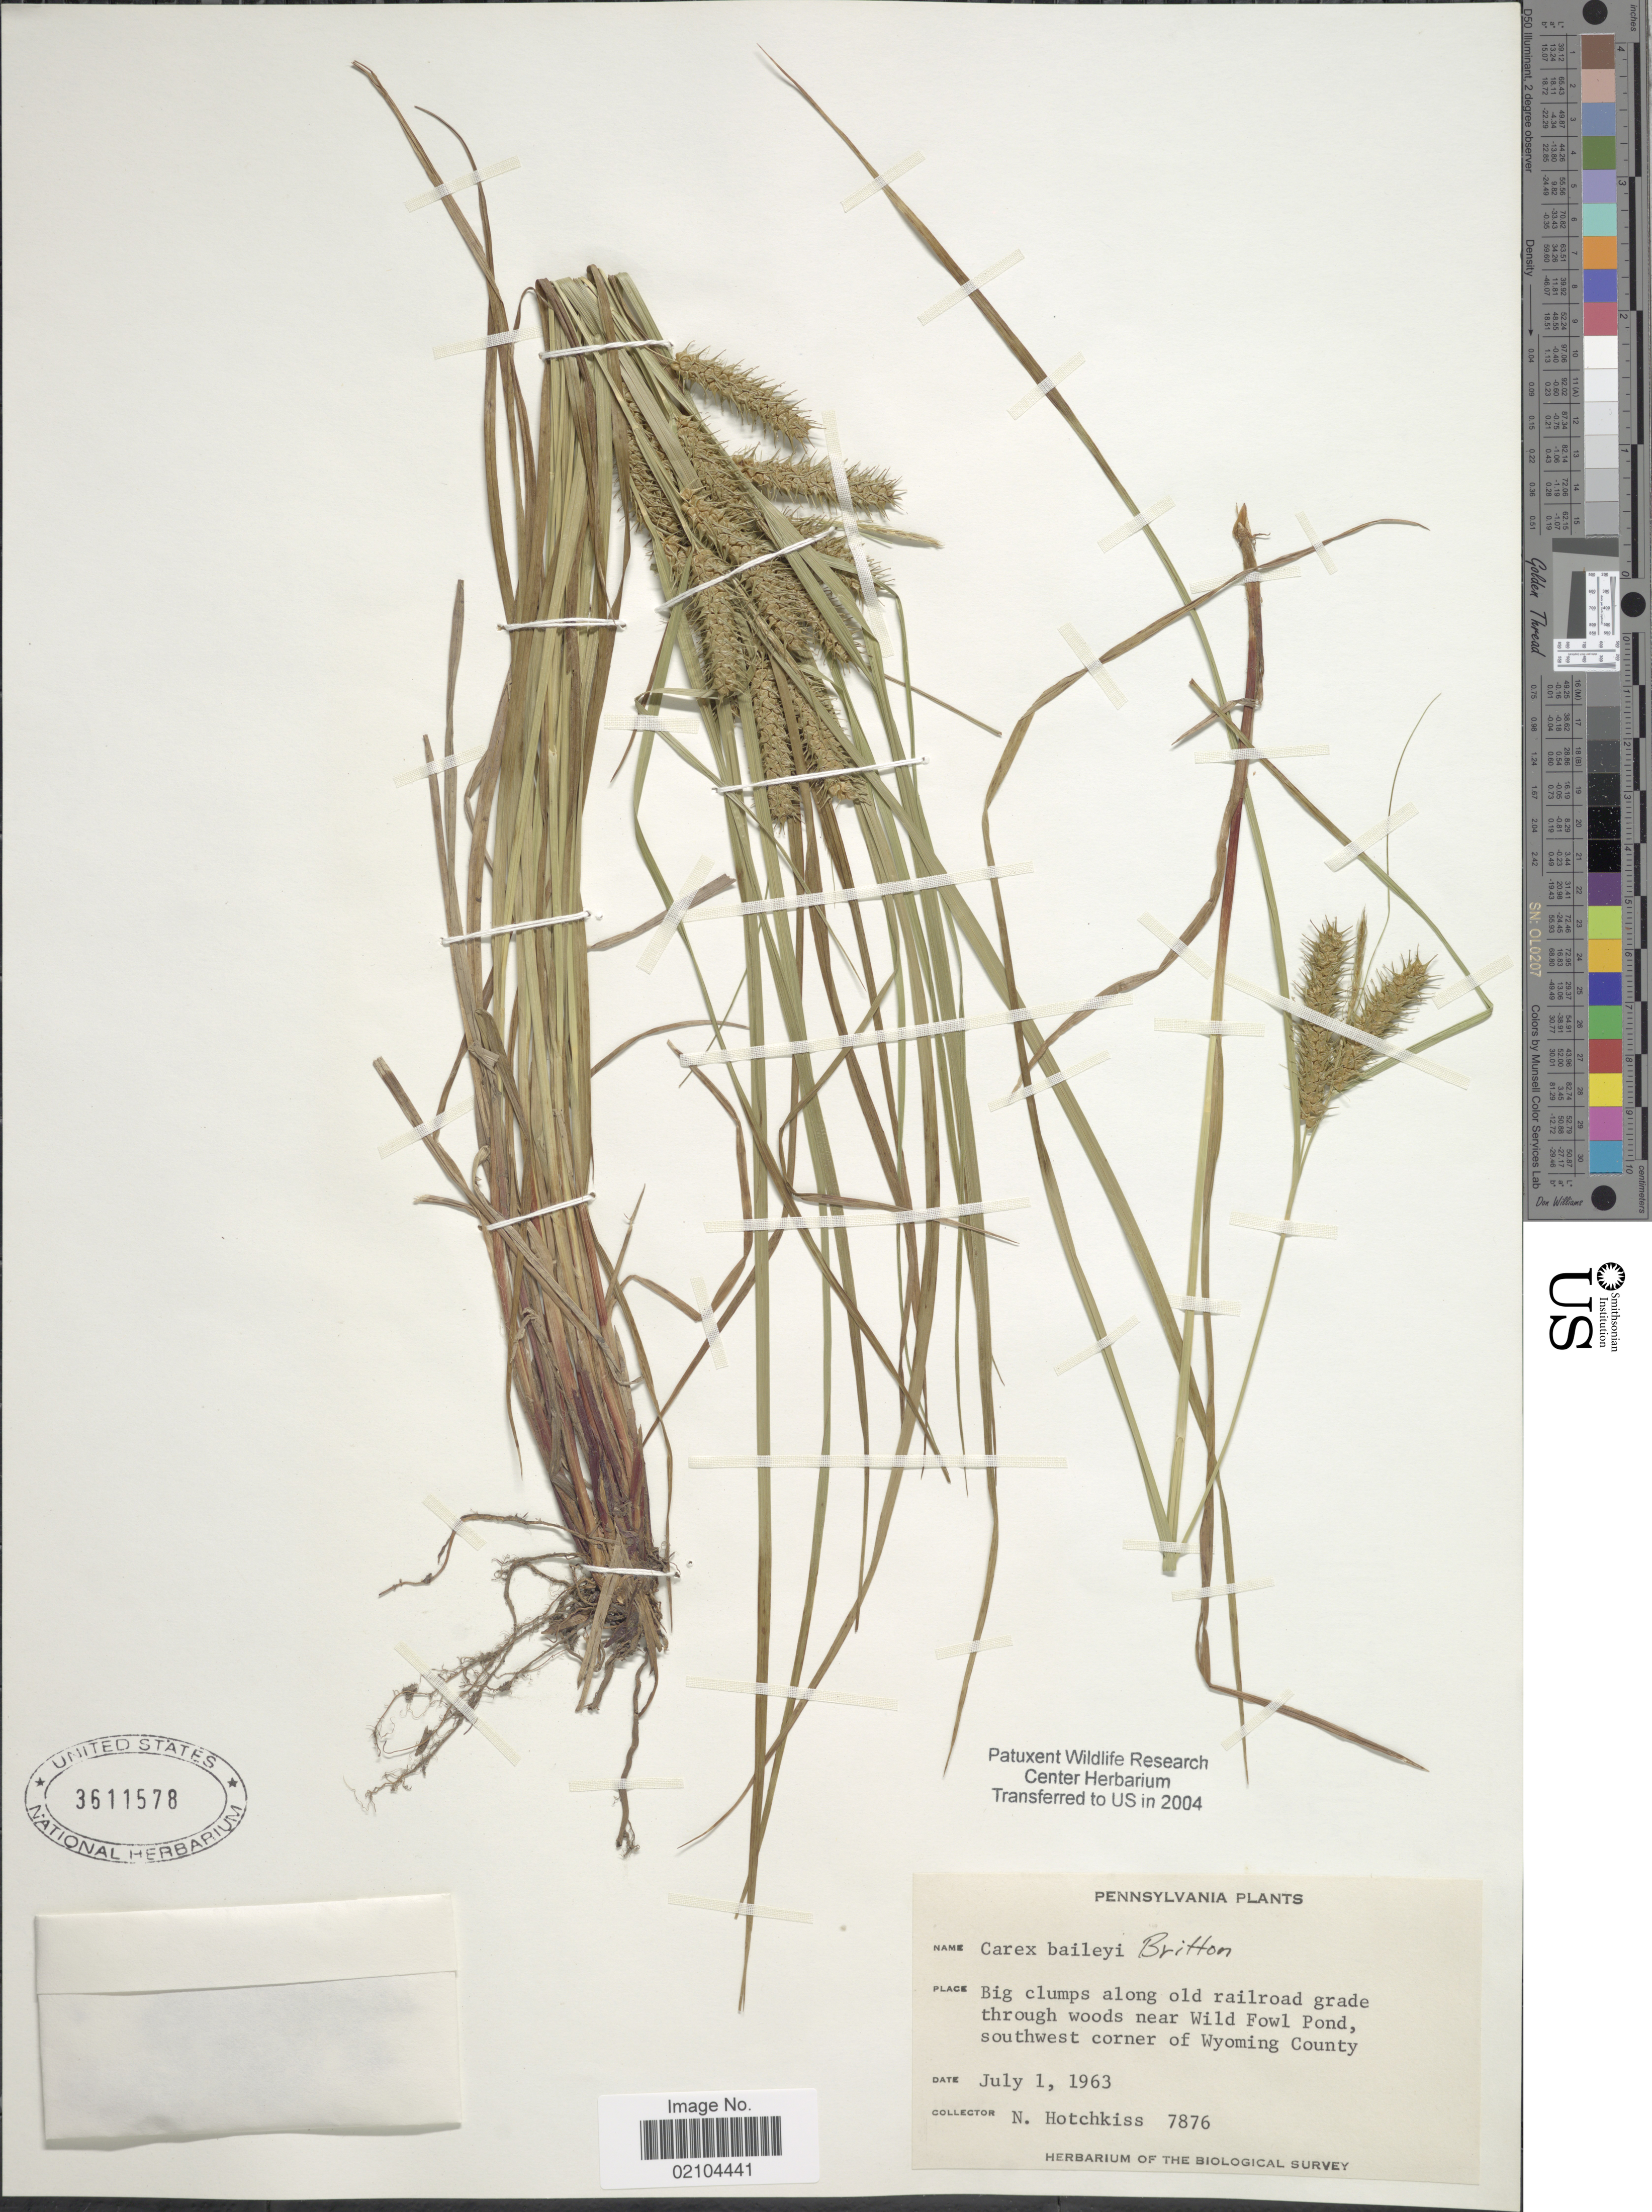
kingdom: Plantae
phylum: Tracheophyta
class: Liliopsida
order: Poales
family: Cyperaceae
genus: Carex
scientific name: Carex baileyi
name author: Britton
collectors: N. Hotchkiss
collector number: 7876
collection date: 1963-07-01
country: United States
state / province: Pennsylvania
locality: Big clumps along old railroad grade through woods near Wild Fowl Pond, southwest corner of Wyoming County.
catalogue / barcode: US 3611578